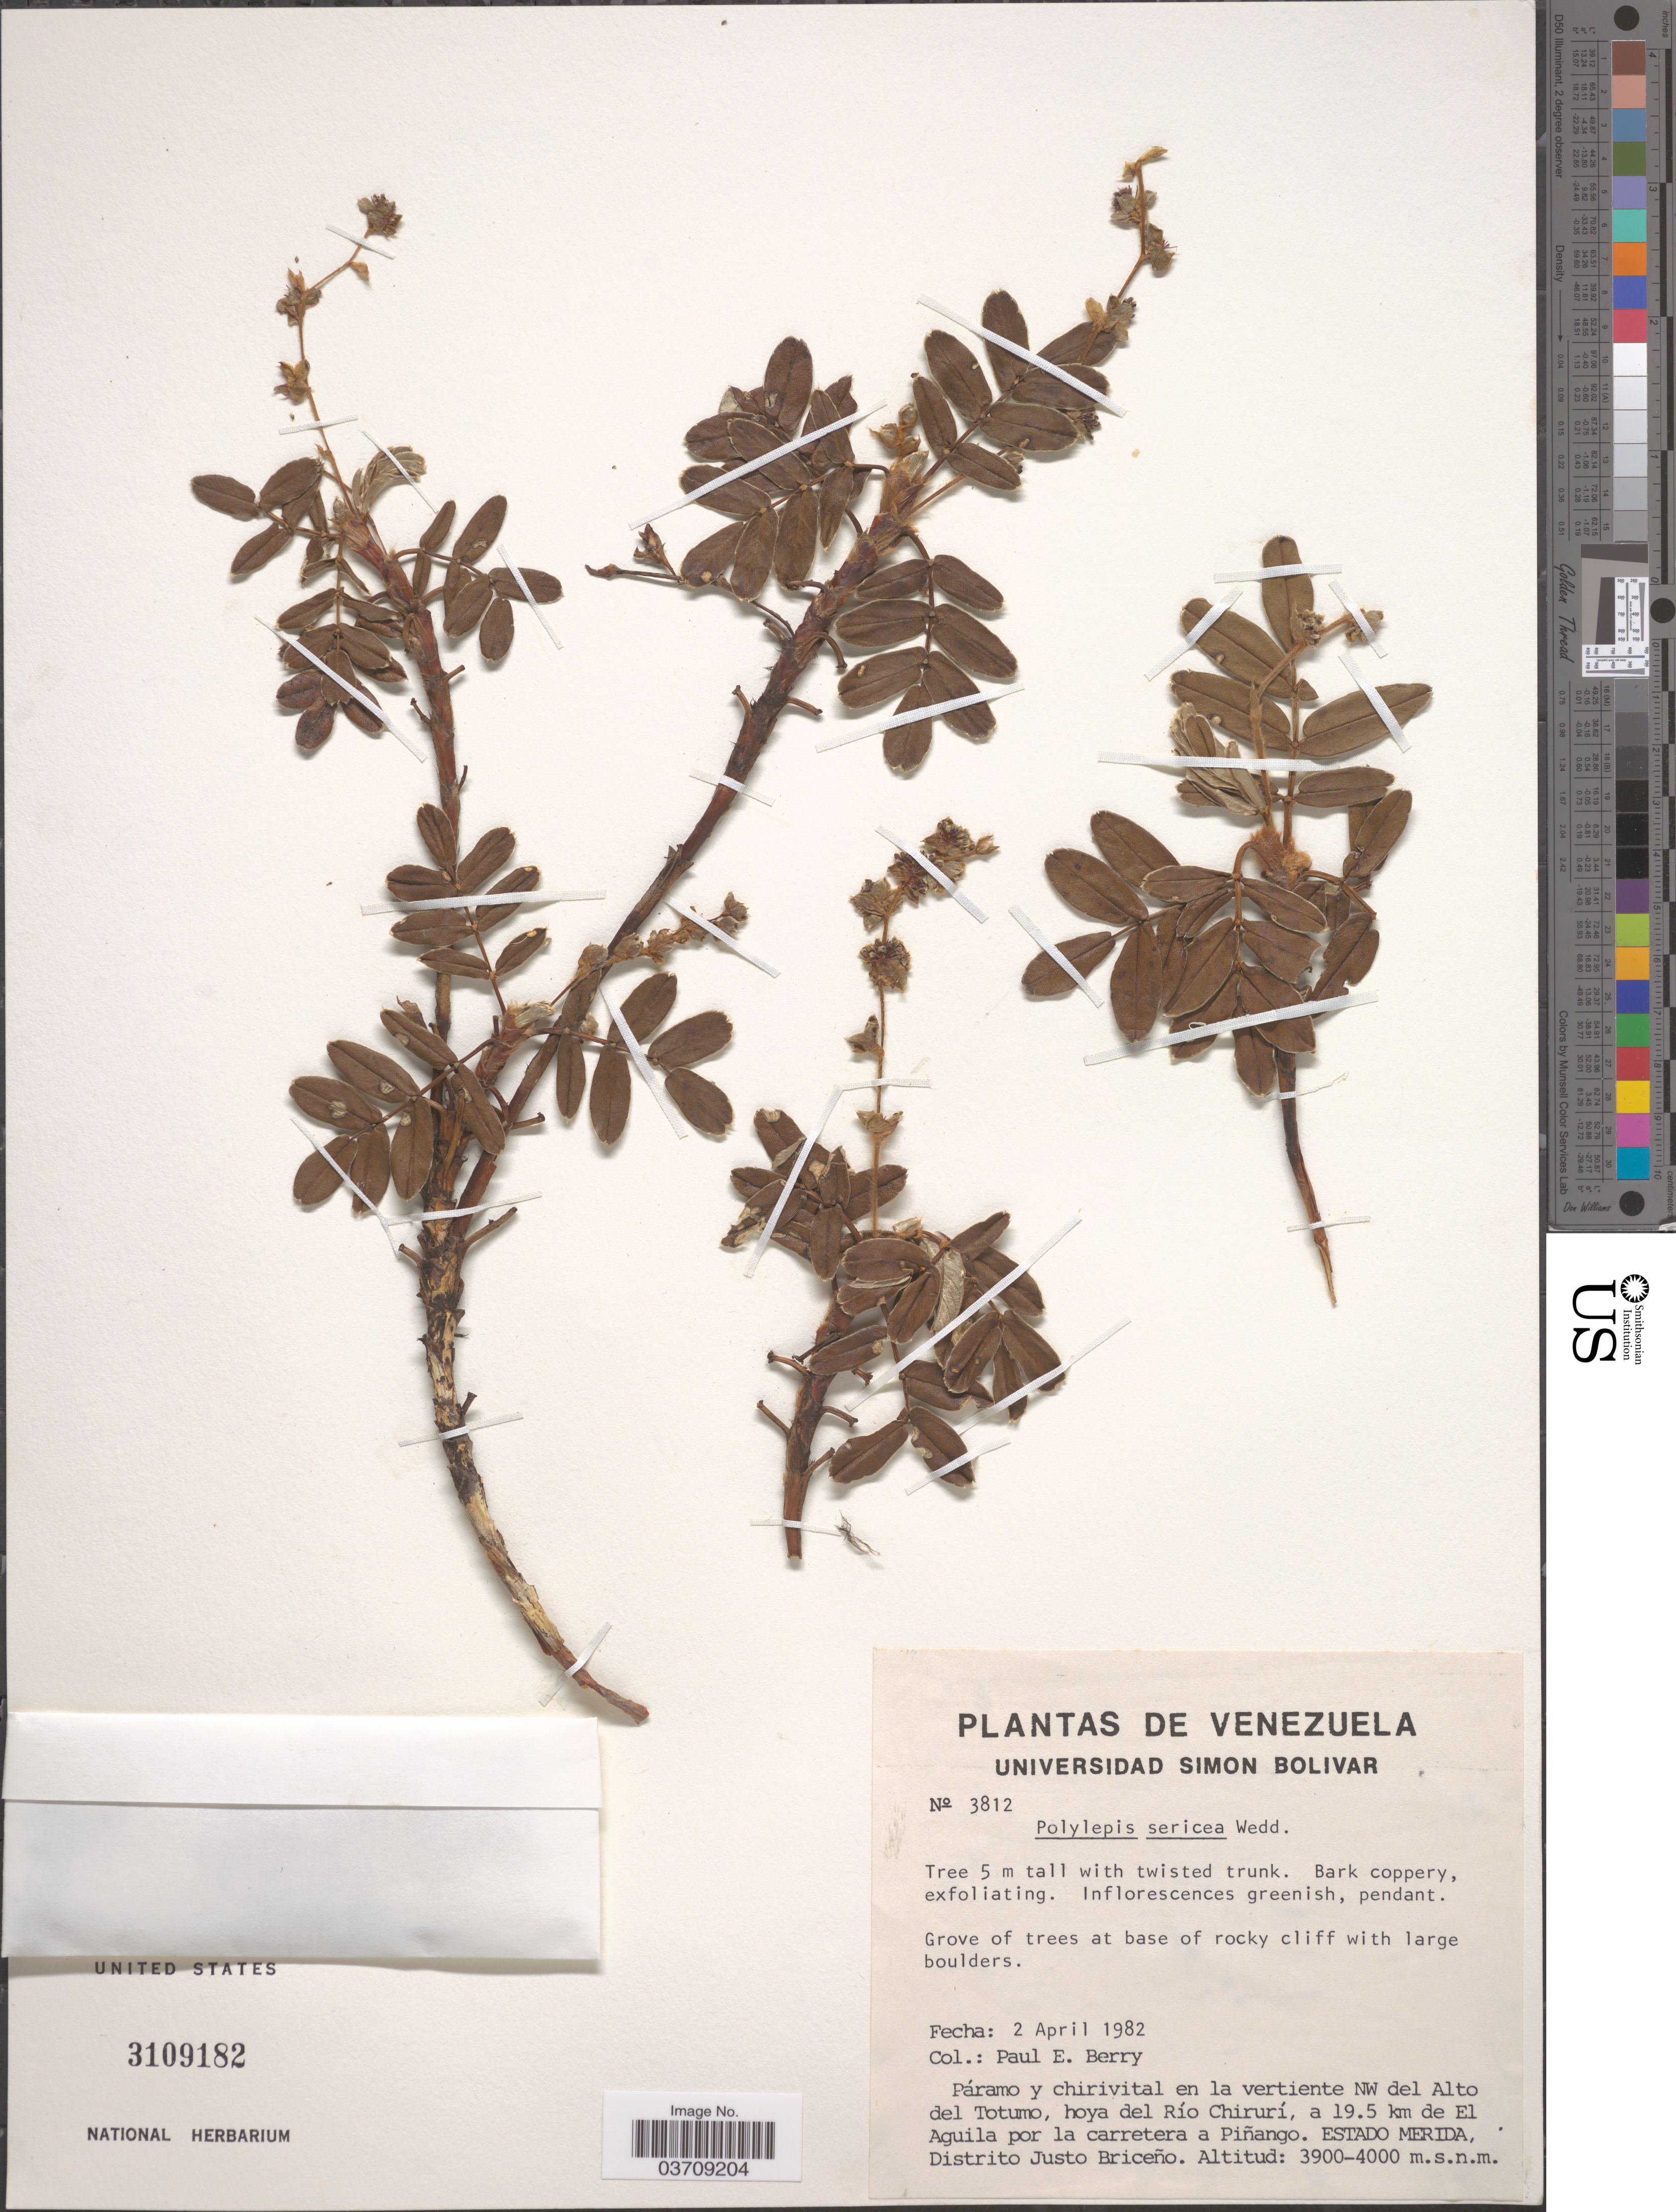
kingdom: Plantae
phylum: Tracheophyta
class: Magnoliopsida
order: Rosales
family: Rosaceae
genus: Polylepis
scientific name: Polylepis sericea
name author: Wedd.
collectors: P. E. Berry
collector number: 3812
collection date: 1982-04-02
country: Venezuela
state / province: Merida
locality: En la vertiente NW del Alto del Totumo, hoya del Río Chirurí, a 19.5 km de El Aguila por la carretera a Piñango. Distrito Justo Briceño.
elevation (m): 3900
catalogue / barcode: US 3109182